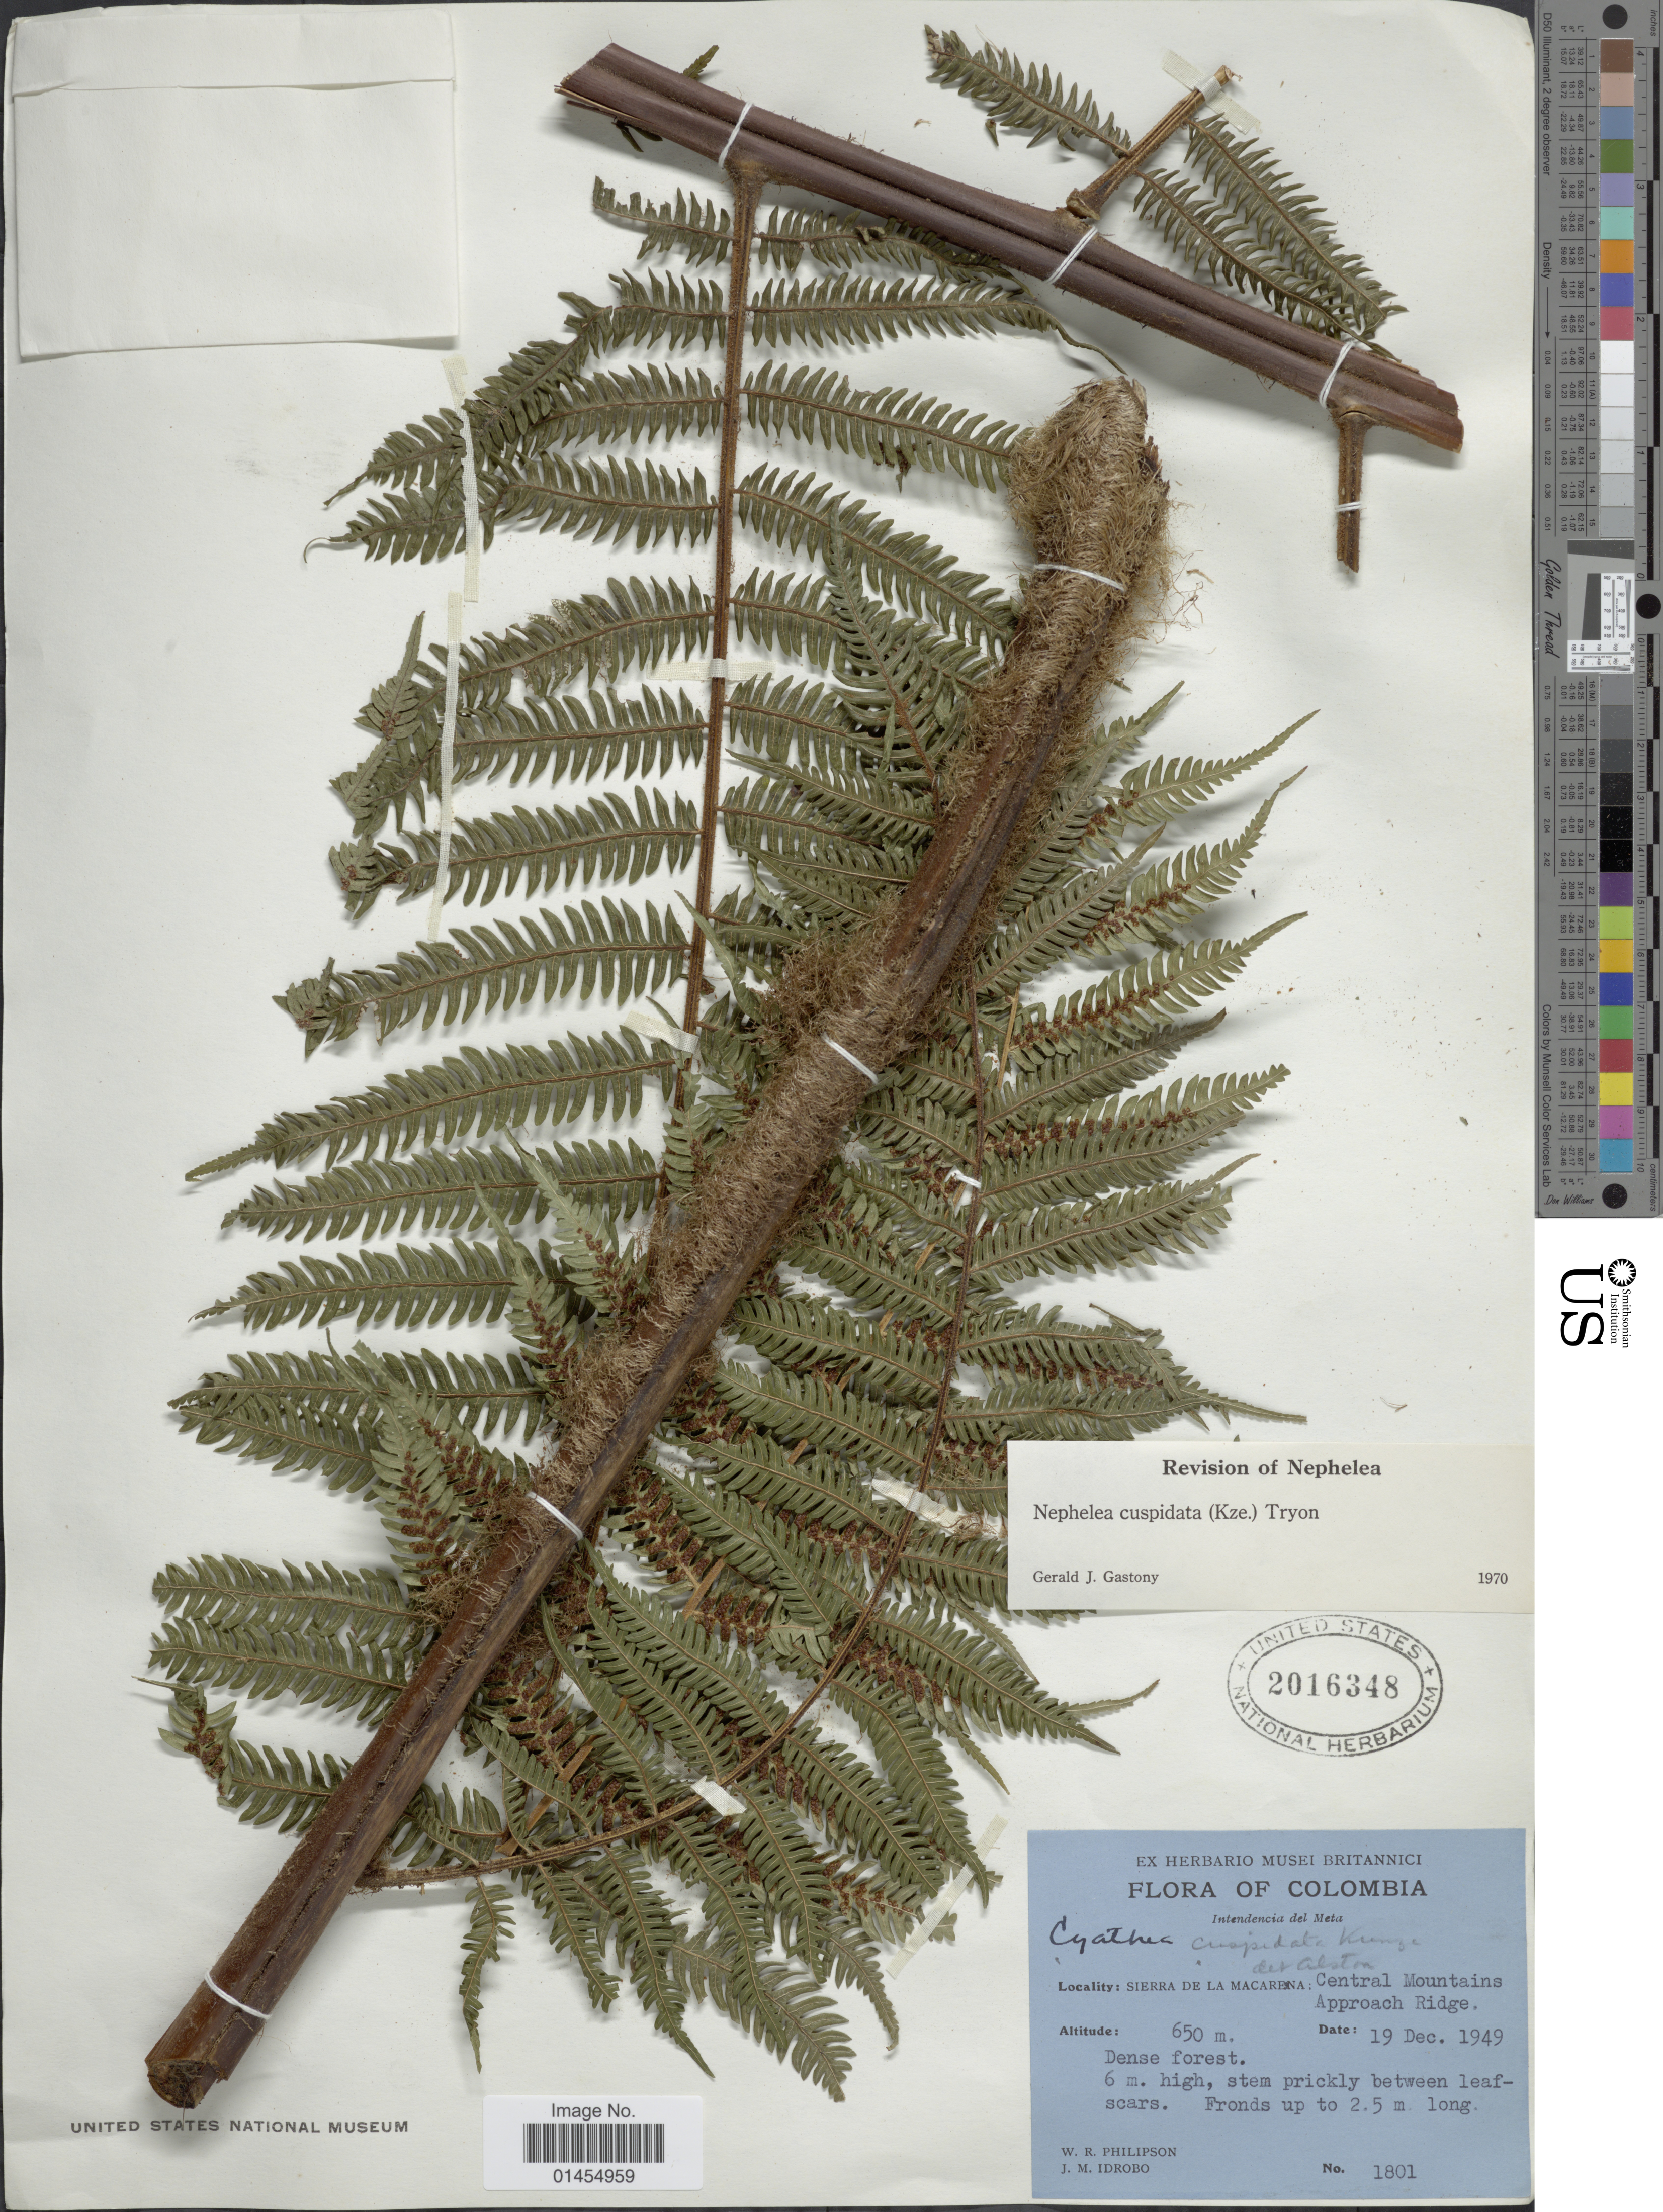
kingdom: Plantae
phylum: Tracheophyta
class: Polypodiopsida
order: Cyatheales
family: Cyatheaceae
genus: Alsophila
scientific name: Alsophila cuspidata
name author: (Kunze) D.S. Conant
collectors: W. R. Philipson & J. M. Idrobo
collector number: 1801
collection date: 1949-12-19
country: Colombia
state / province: Meta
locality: Sierra de la Macarena: Central Mountains Approach Ridge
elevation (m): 650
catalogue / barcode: US 2016348